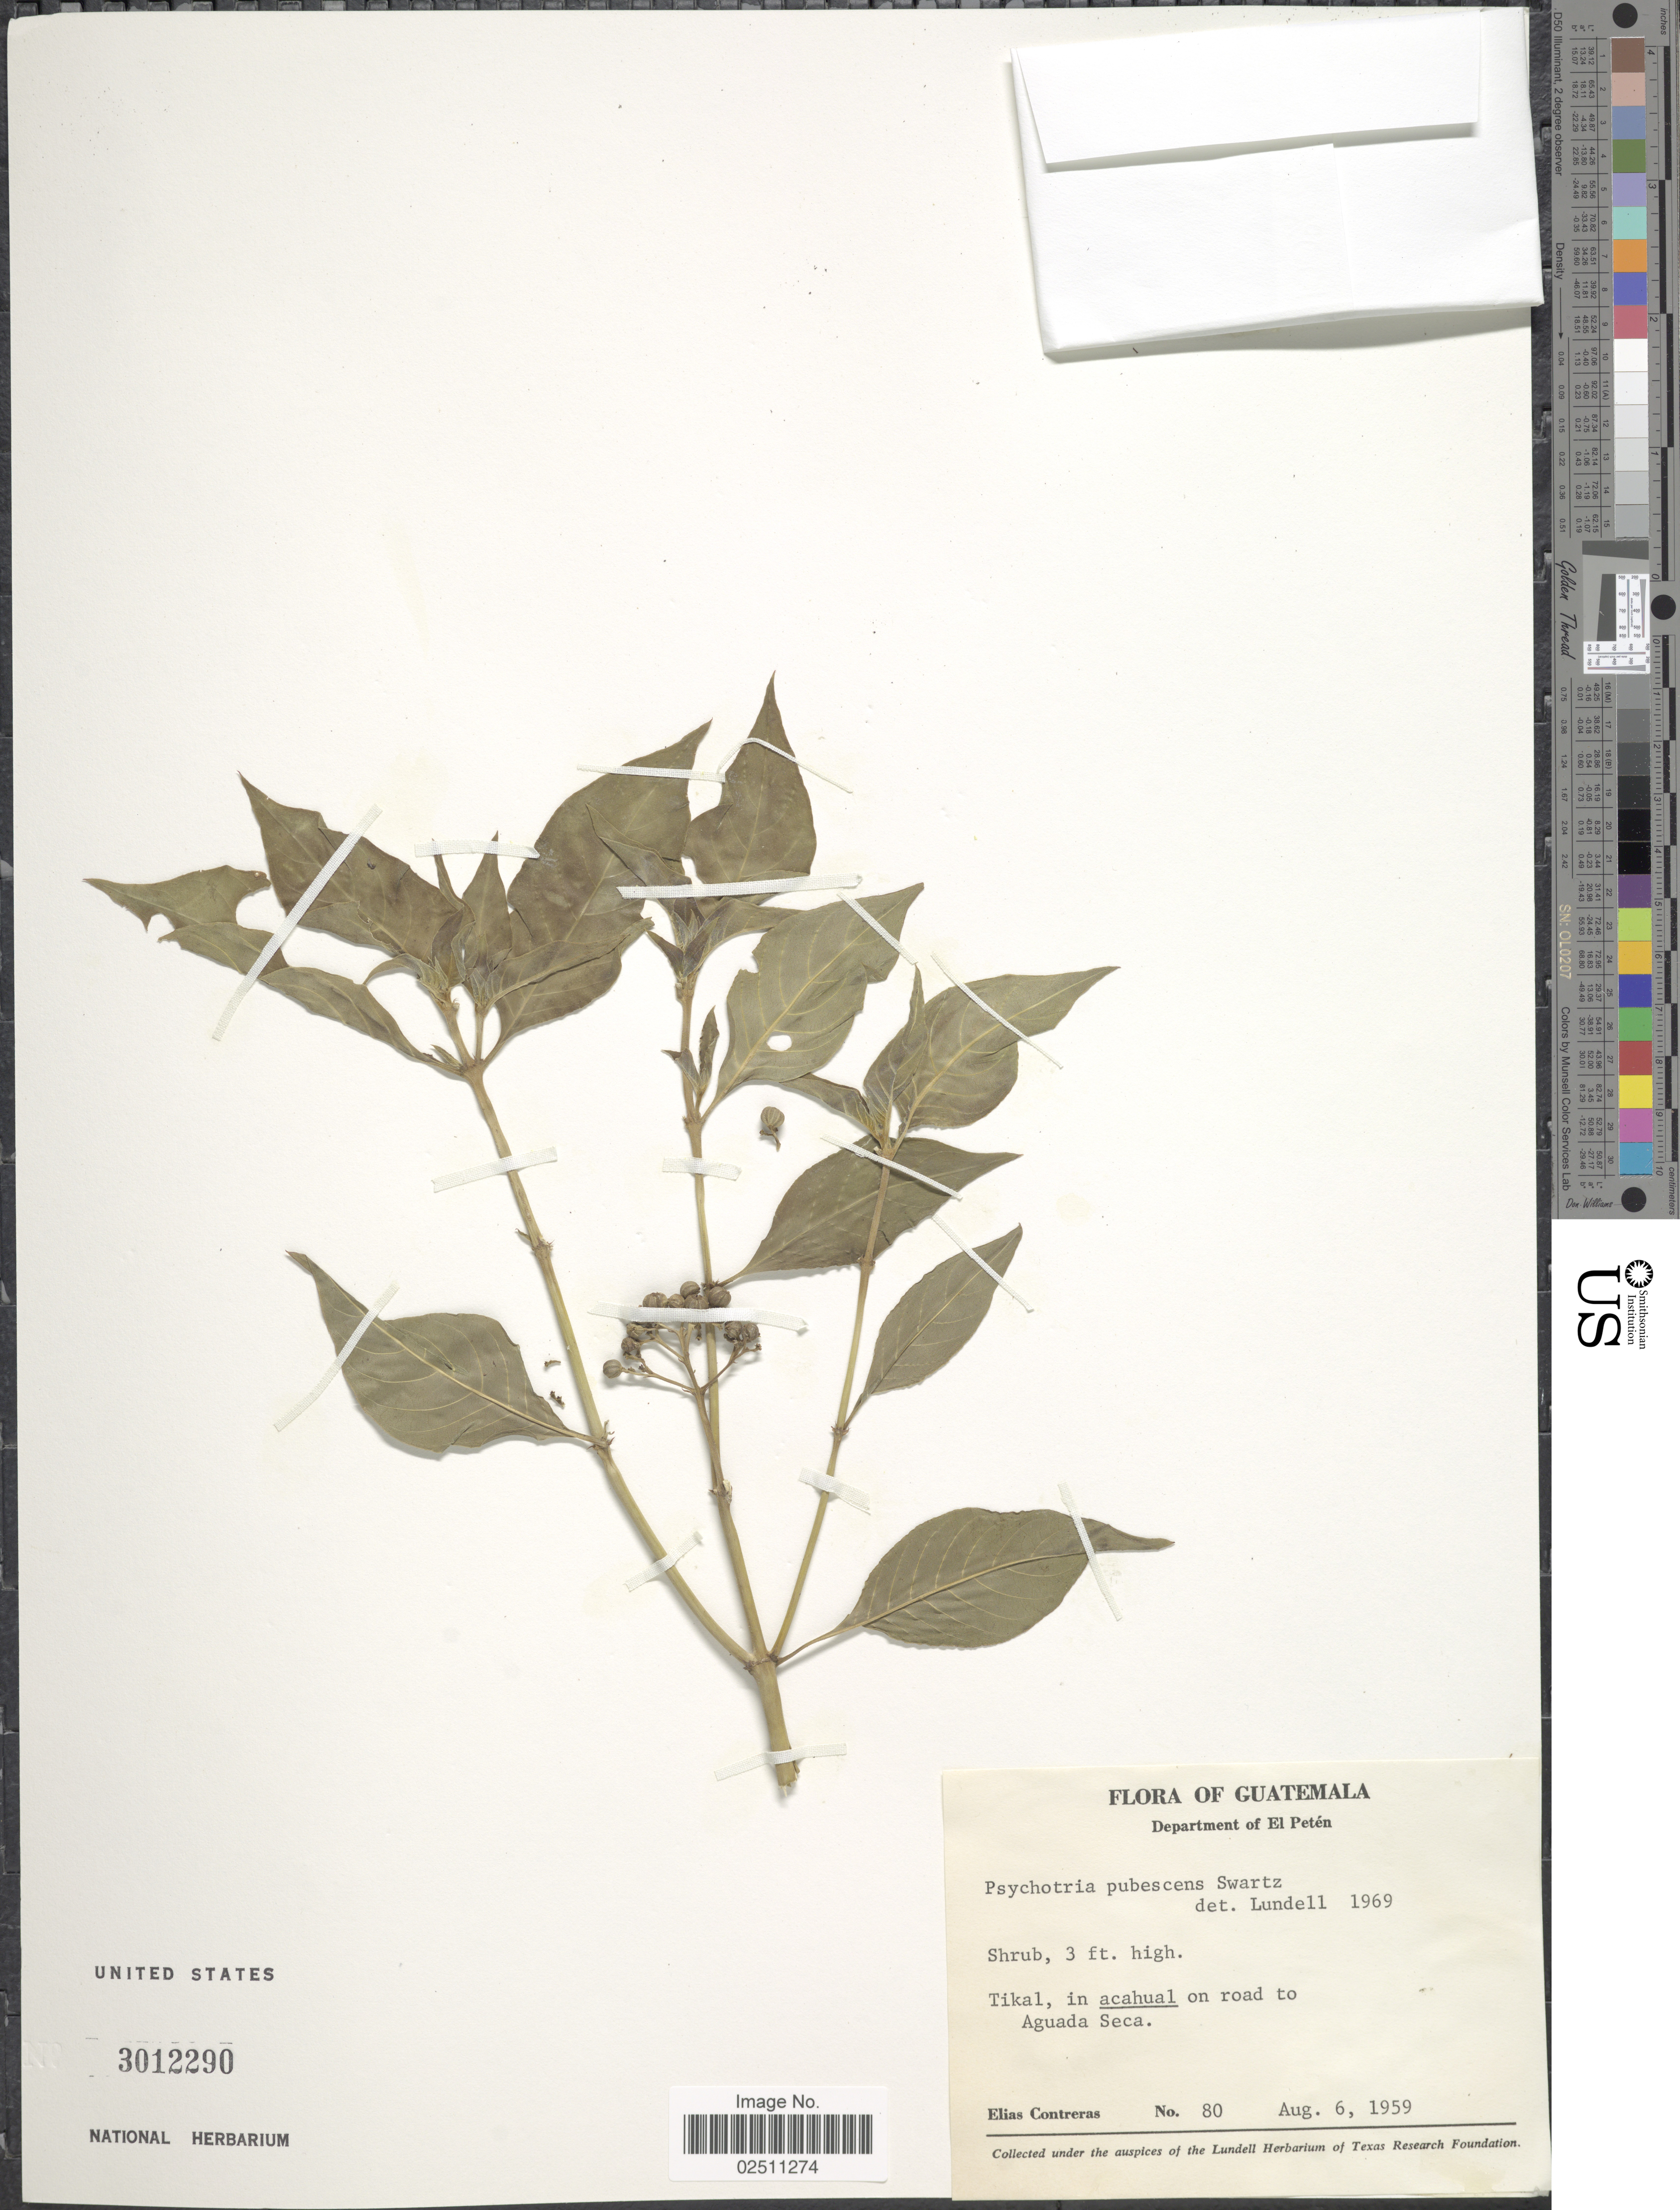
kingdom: Plantae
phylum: Tracheophyta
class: Magnoliopsida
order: Gentianales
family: Rubiaceae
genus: Psychotria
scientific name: Psychotria pubescens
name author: Sw.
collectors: E. Contreras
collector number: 80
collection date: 1959-08-06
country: Guatemala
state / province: El Petén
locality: Tikal, in acahual on road to Aguada Seca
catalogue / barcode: US 3012290